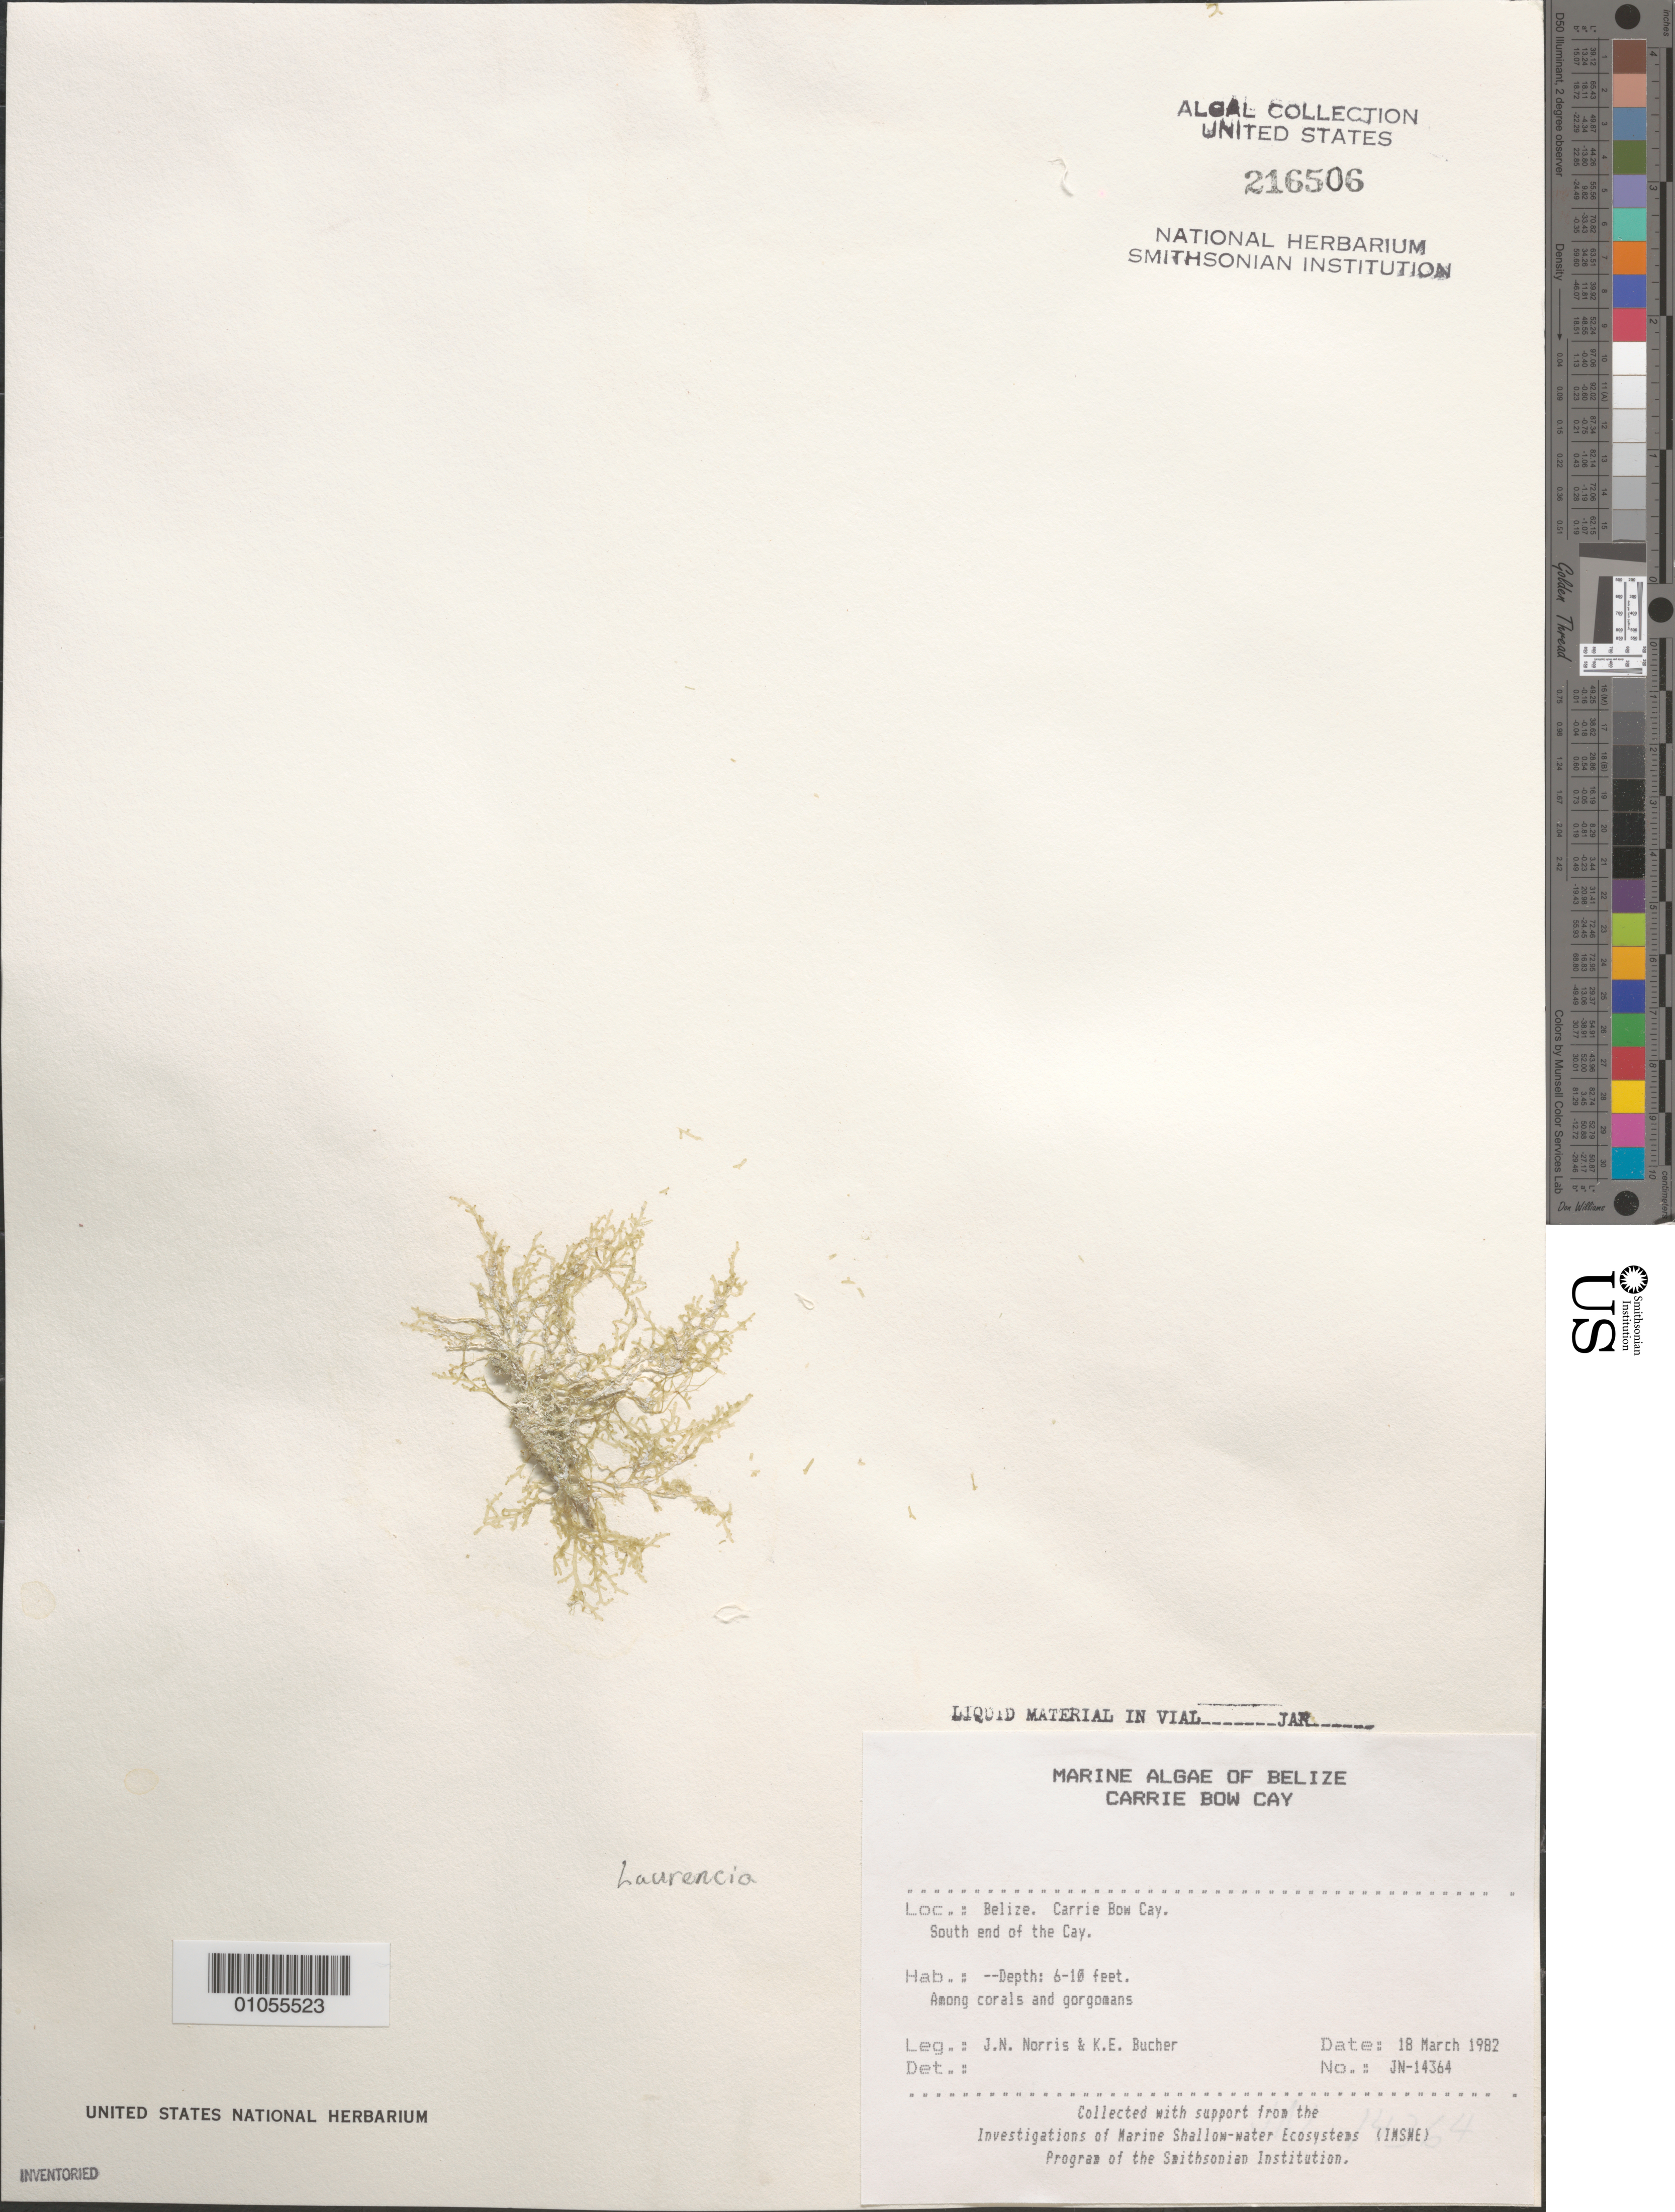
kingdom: Plantae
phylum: Rhodophyta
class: Florideophyceae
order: Ceramiales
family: Rhodomelaceae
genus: Laurencia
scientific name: Laurencia sp.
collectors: J. N. Norris & K. E. Bucher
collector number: JN-14364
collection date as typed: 18 Mar 1982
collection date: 1982-03-18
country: Belize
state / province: Stann Creek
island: Carrie Bow Cay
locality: South end of Carrie Bow Cay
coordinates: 16 48'N, 88 05'W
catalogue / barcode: US 216506